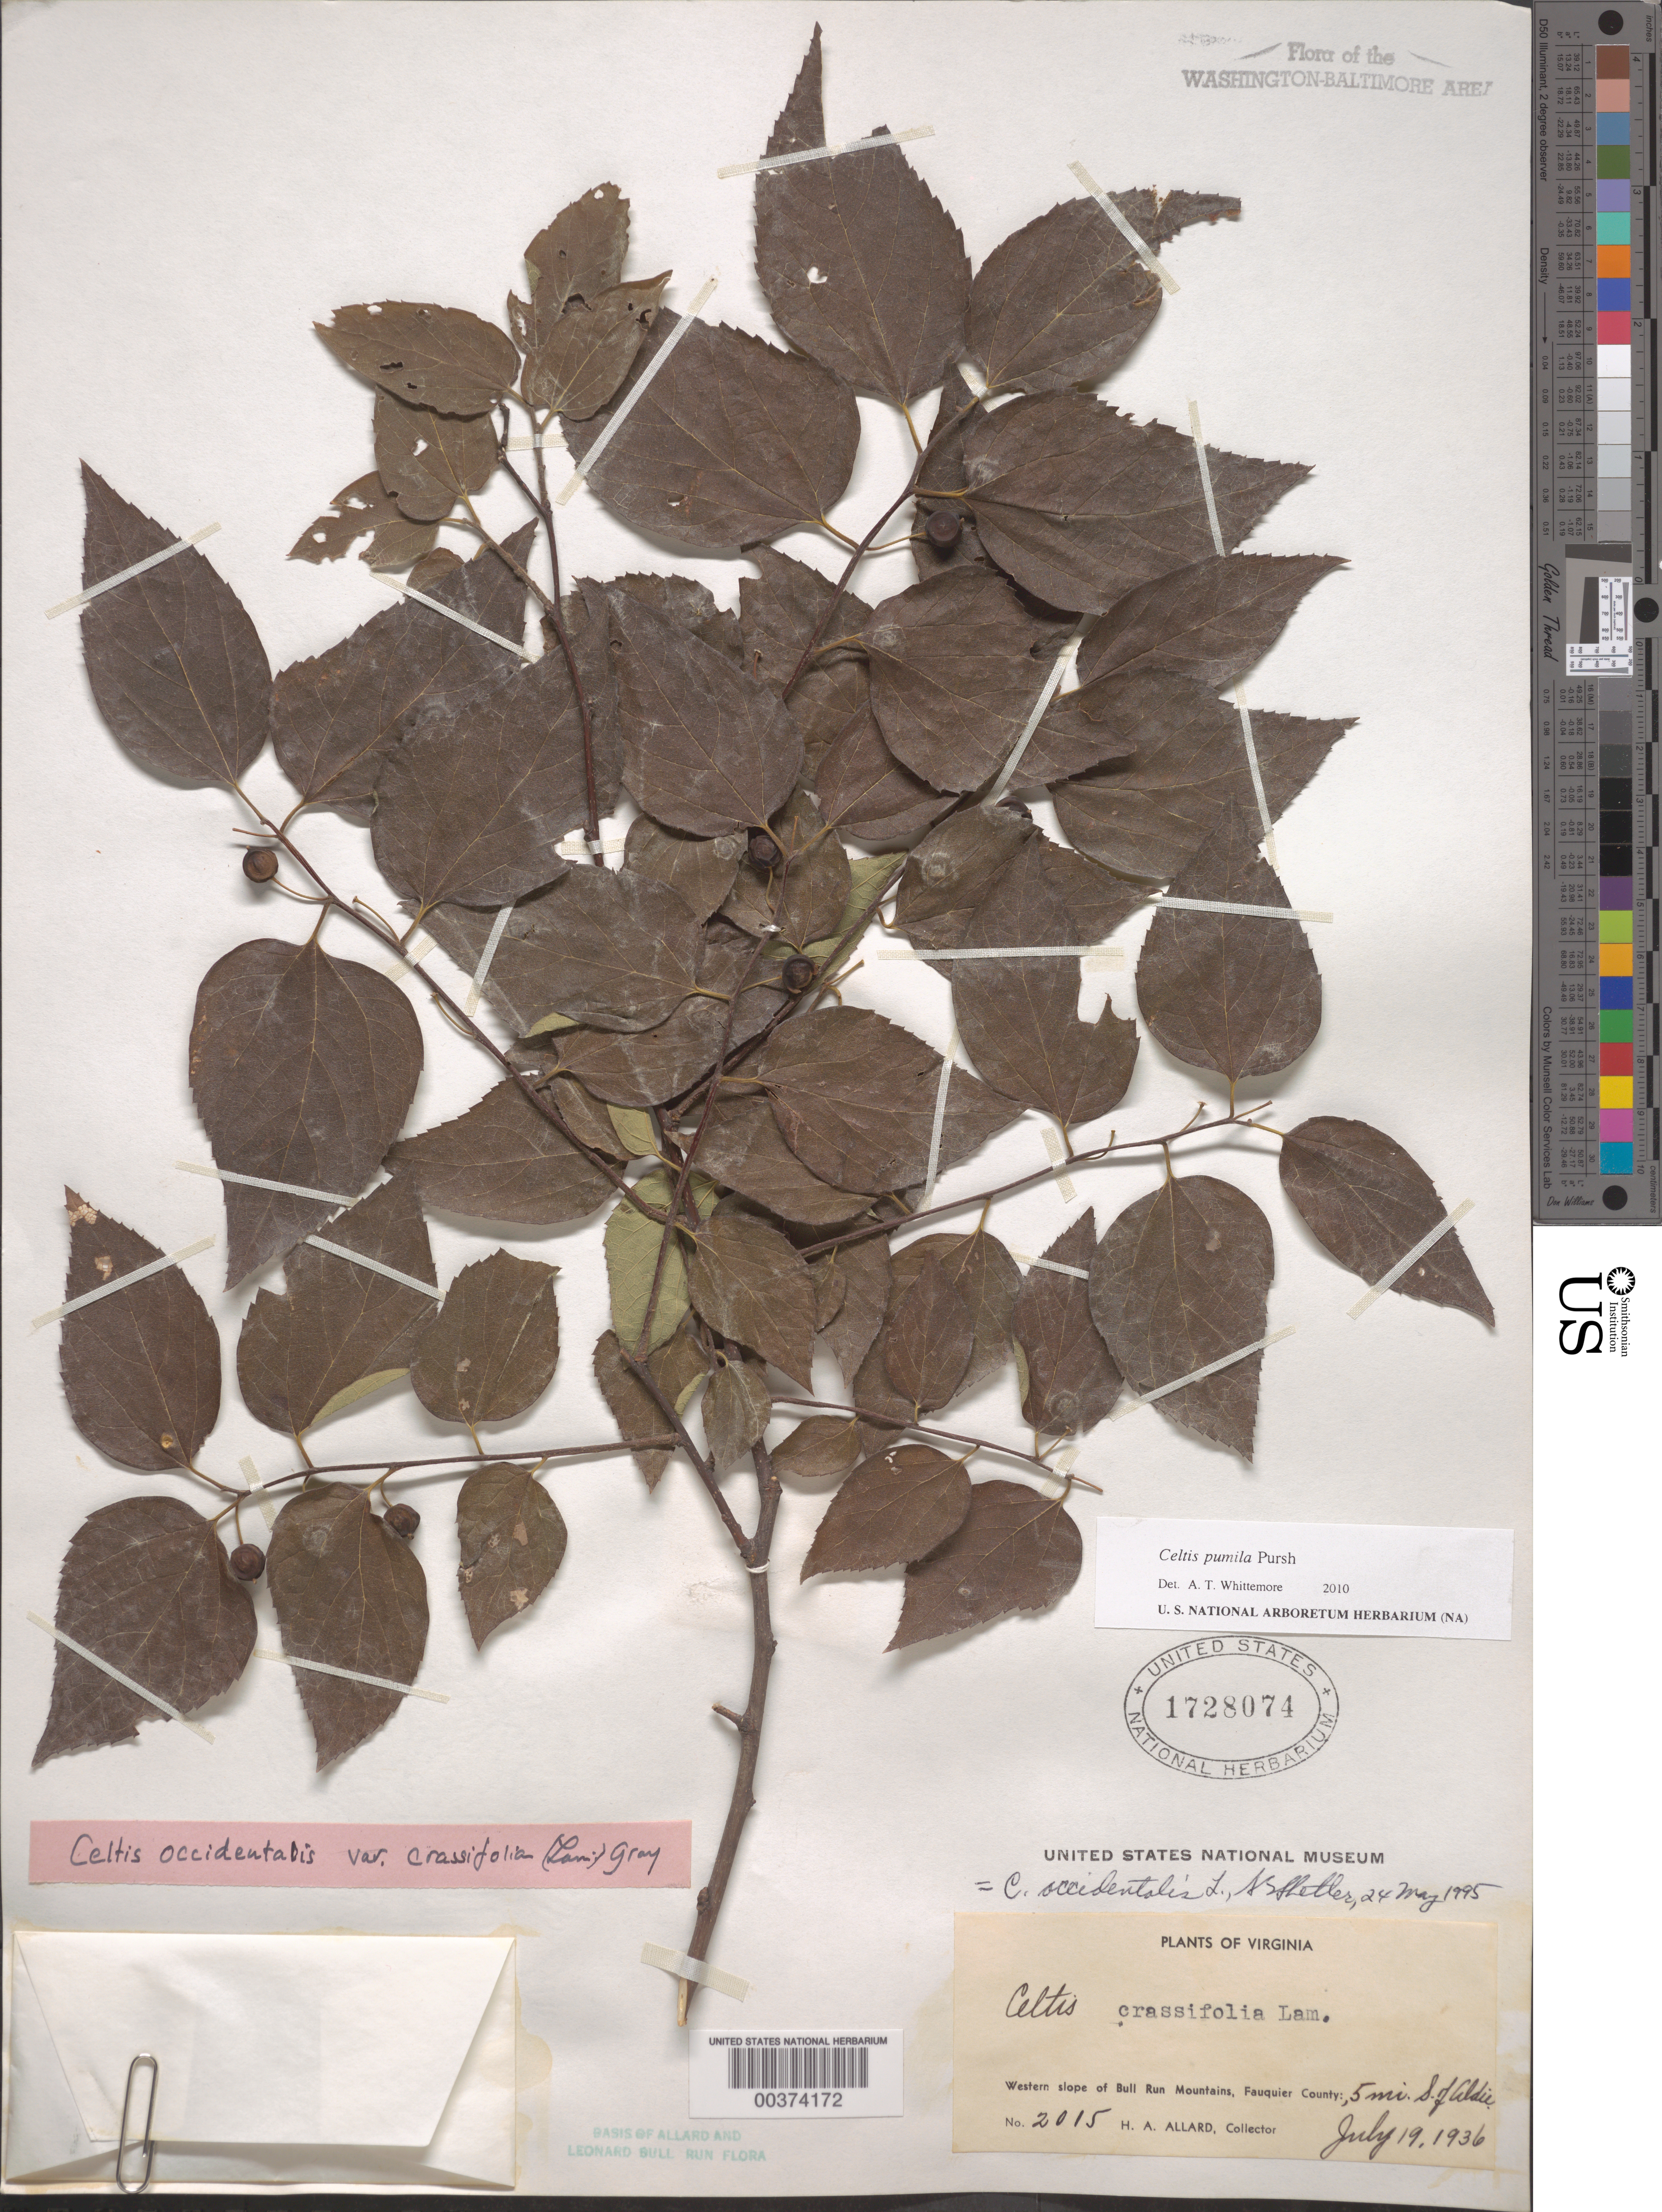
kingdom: Plantae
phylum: Tracheophyta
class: Magnoliopsida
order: Rosales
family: Cannabaceae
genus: Celtis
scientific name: Celtis pumila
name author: Pursh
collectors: H. A. Allard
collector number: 2015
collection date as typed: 19 Jul 1936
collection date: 1936-07-19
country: United States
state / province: Virginia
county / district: Fauquier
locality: South of Aldie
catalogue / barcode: US 1728074